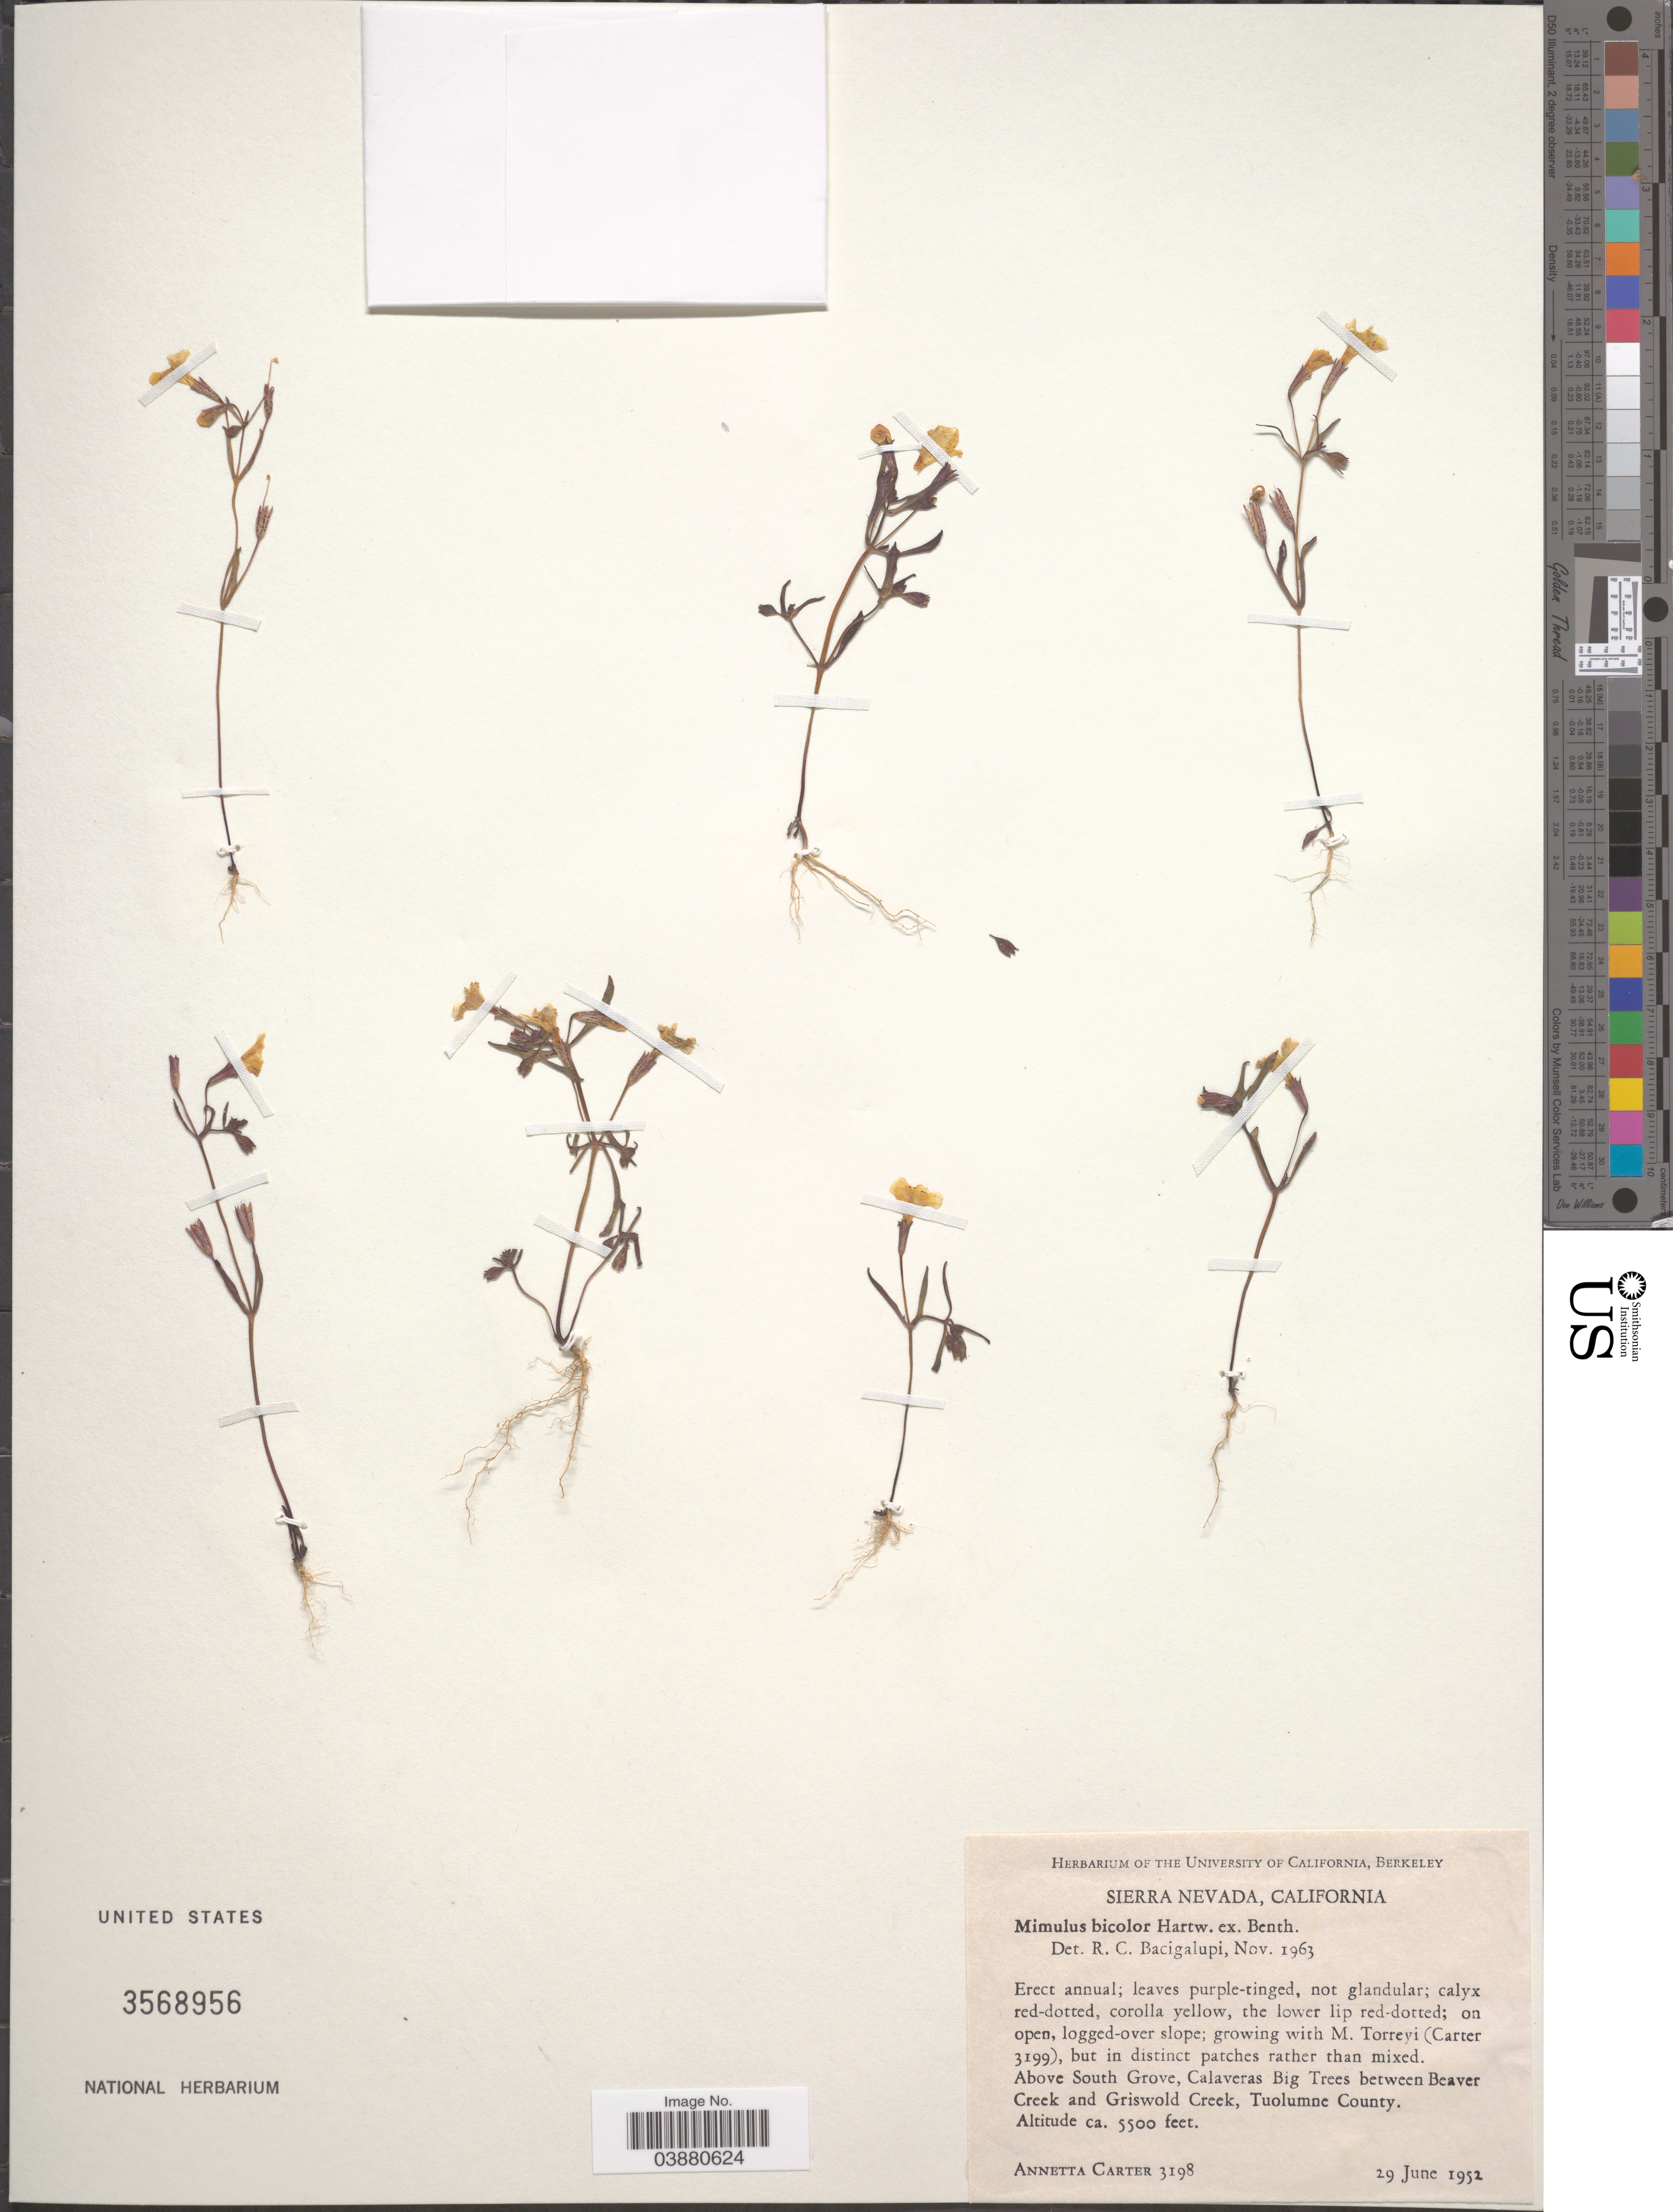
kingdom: Plantae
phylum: Tracheophyta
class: Magnoliopsida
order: Lamiales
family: Phrymaceae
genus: Mimulus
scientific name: Mimulus bicolor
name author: Hartw. ex Benth.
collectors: A. Carter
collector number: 3198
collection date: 1952-06-29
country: United States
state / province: California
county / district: Tuolumne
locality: Sierra Nevada. Above South Grove, Calaveras Big Trees between Beaver Creek and Griswold Creek, Tuolumne County.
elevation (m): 1676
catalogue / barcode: US 3568956